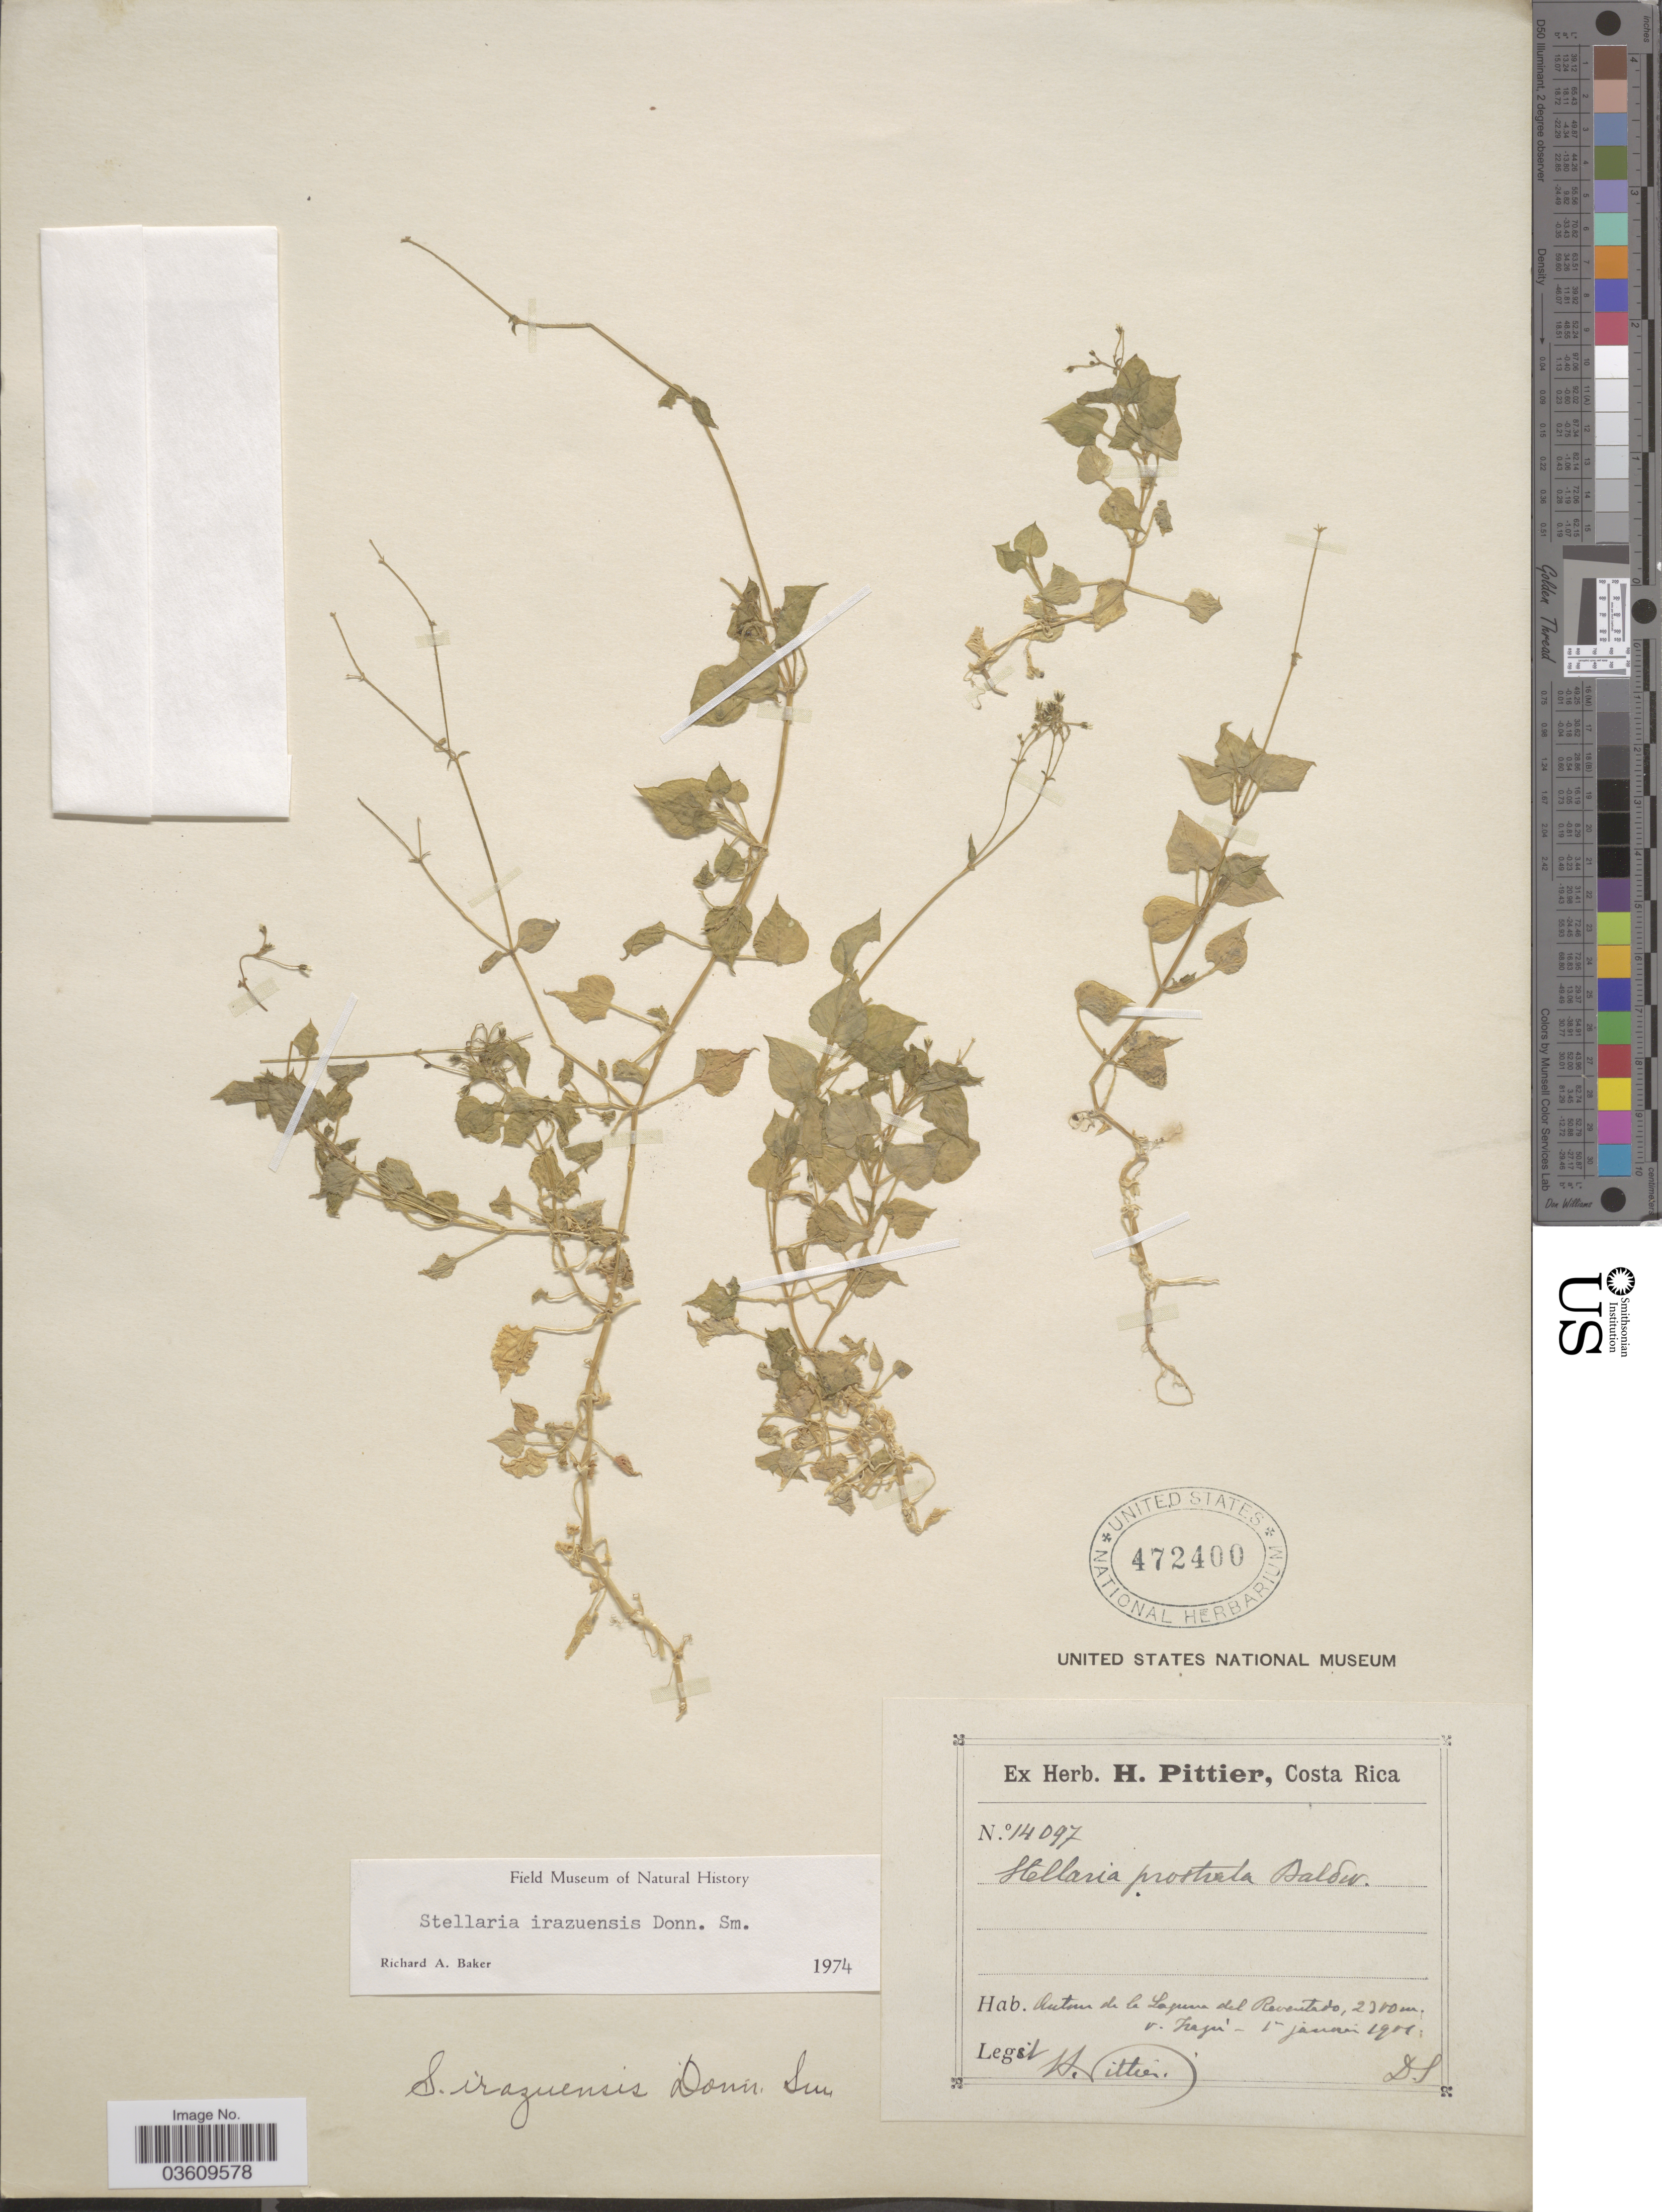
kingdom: Plantae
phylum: Tracheophyta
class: Magnoliopsida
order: Caryophyllales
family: Caryophyllaceae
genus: Stellaria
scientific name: Stellaria irazuensis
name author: Donn. Sm.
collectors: H. F. Pittier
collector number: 14097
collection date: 1901-01-01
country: Costa Rica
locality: Autour de la Laguna del Reventado.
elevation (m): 2300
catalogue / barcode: US 472400